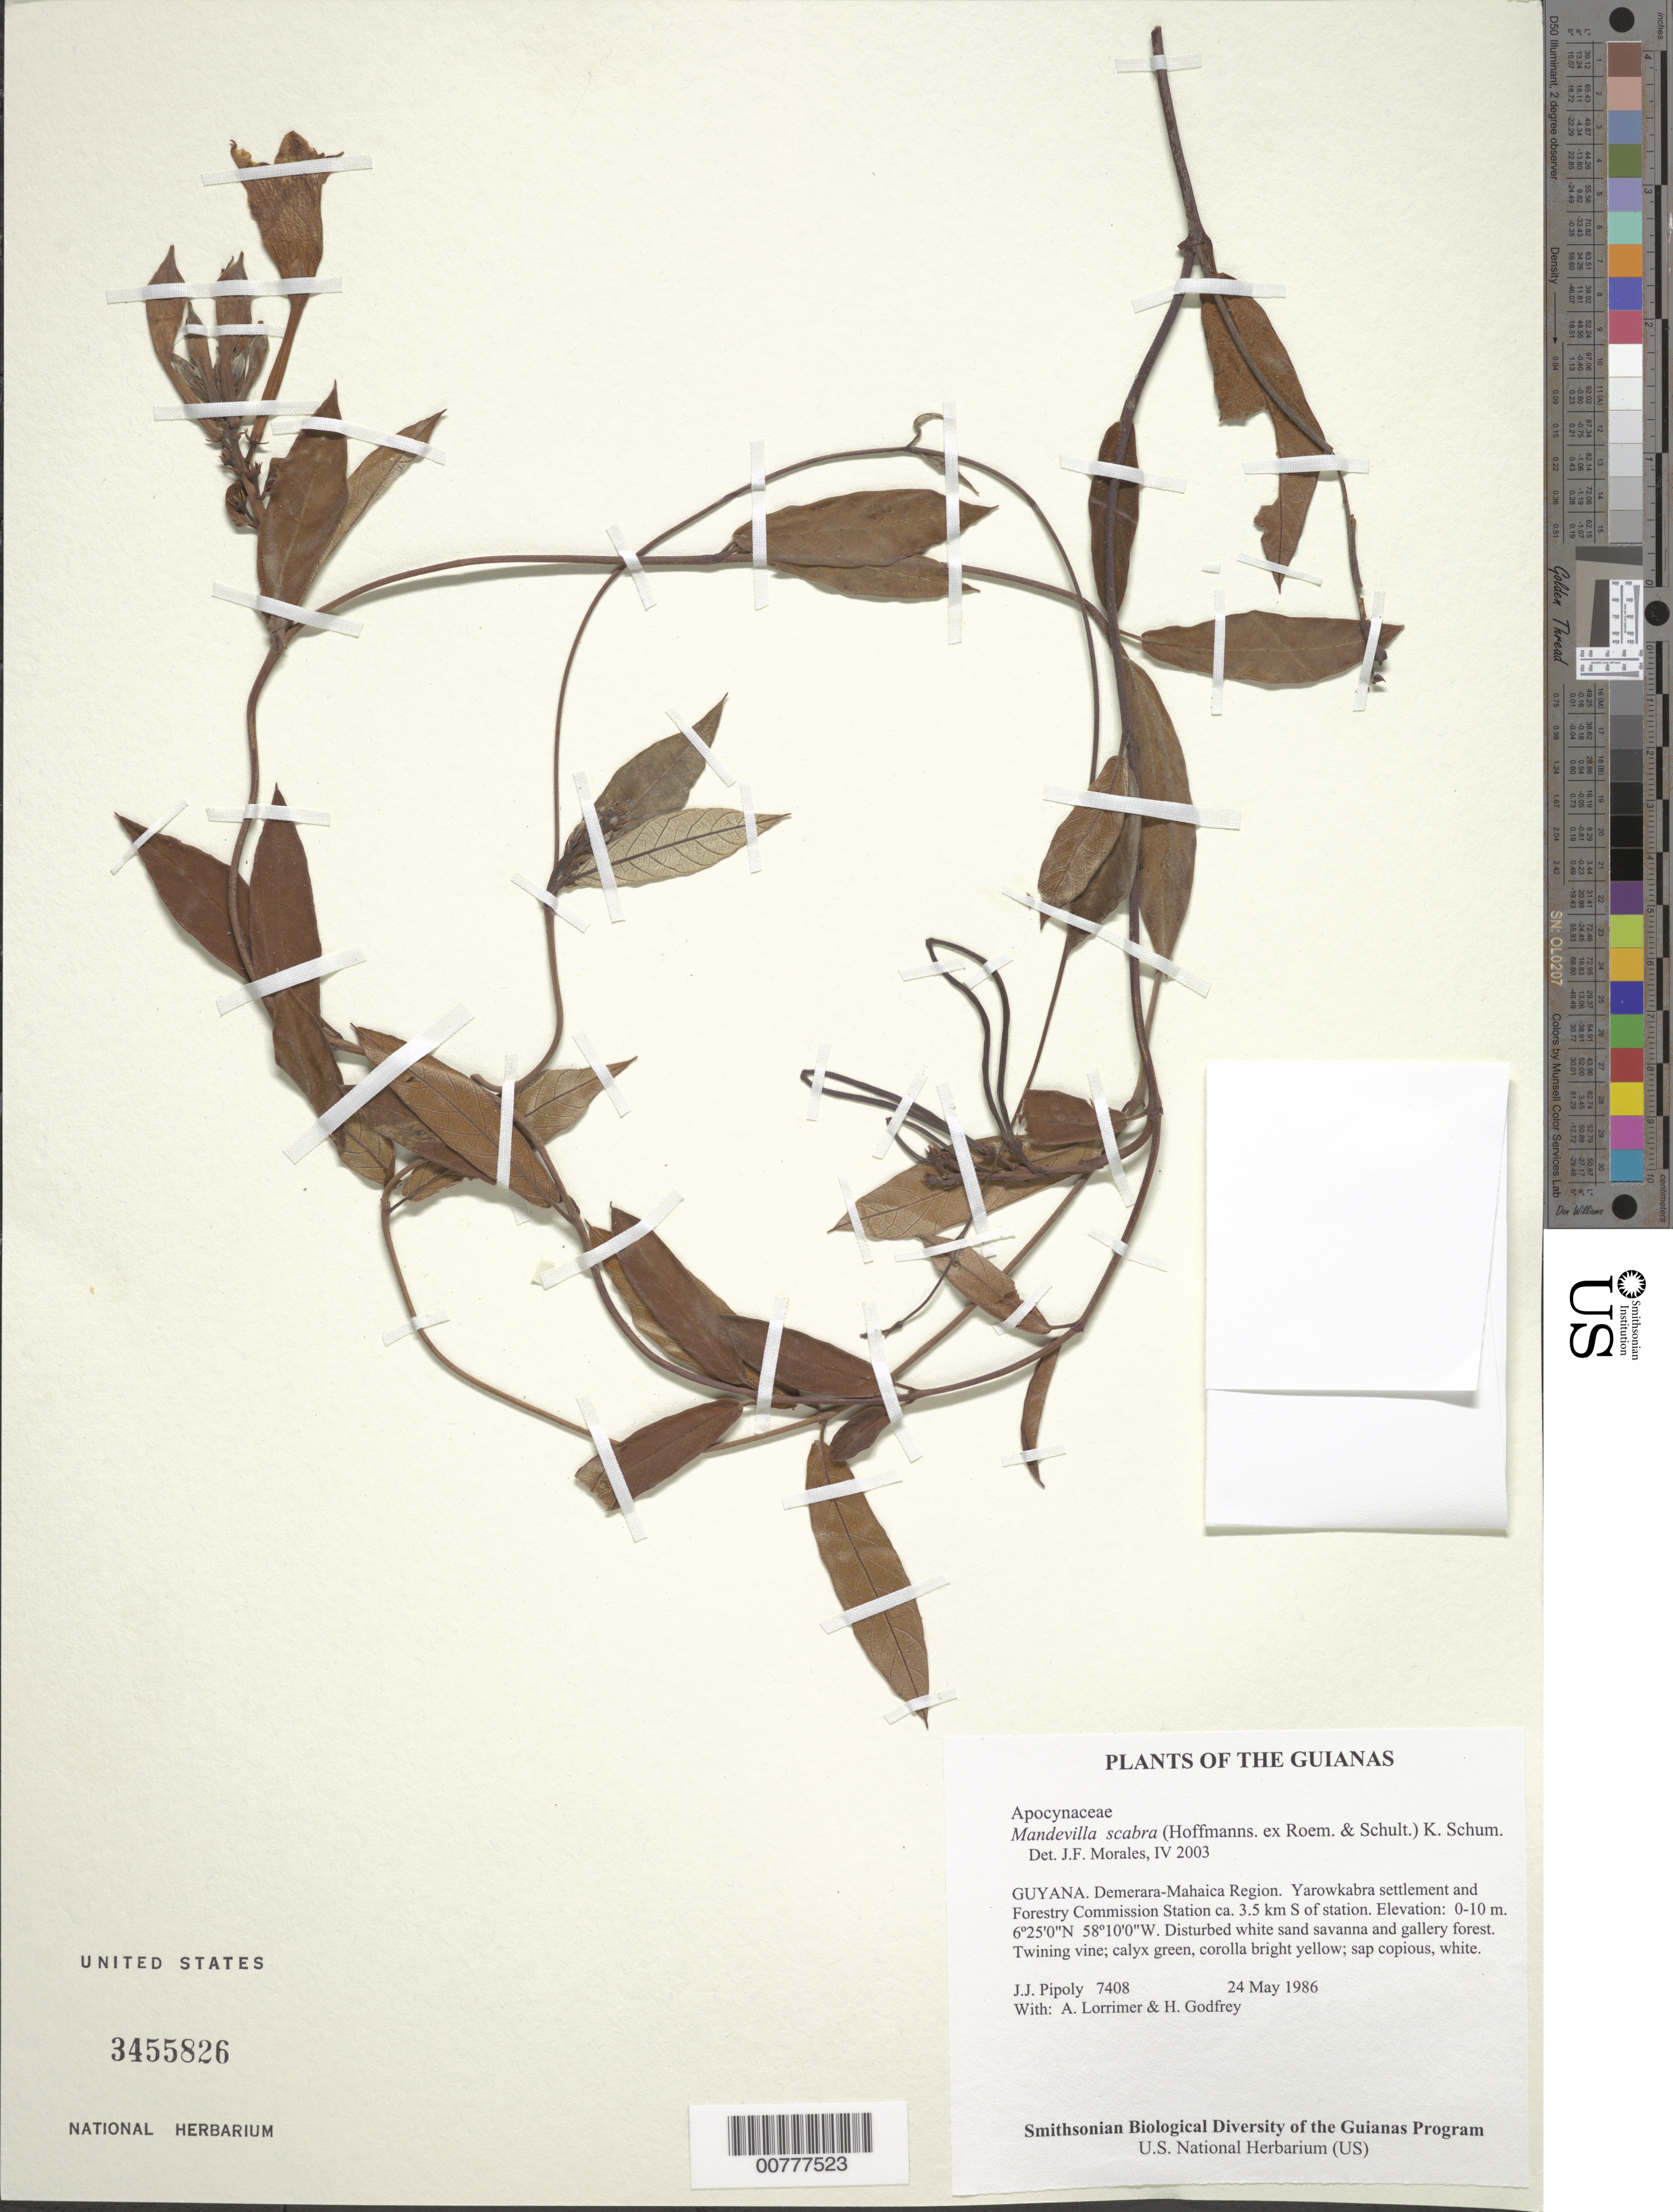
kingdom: Plantae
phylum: Tracheophyta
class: Magnoliopsida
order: Gentianales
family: Apocynaceae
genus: Mandevilla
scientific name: Mandevilla scabra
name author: (Hoffmanns. ex Roem. & Schult.) K. Schum.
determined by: Morales, J. F.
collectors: J. J. Pipoly, A. Lorrimer & H. Godfrey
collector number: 7408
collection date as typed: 24 May 1986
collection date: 1986-05-24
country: Guyana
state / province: Demerara-Mahaica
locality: Yarowkabra settlement and Forestry Commission Station ca. 3.5 km S of station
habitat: Disturbed white sand savanna and gallery forest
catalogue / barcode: US 3455826